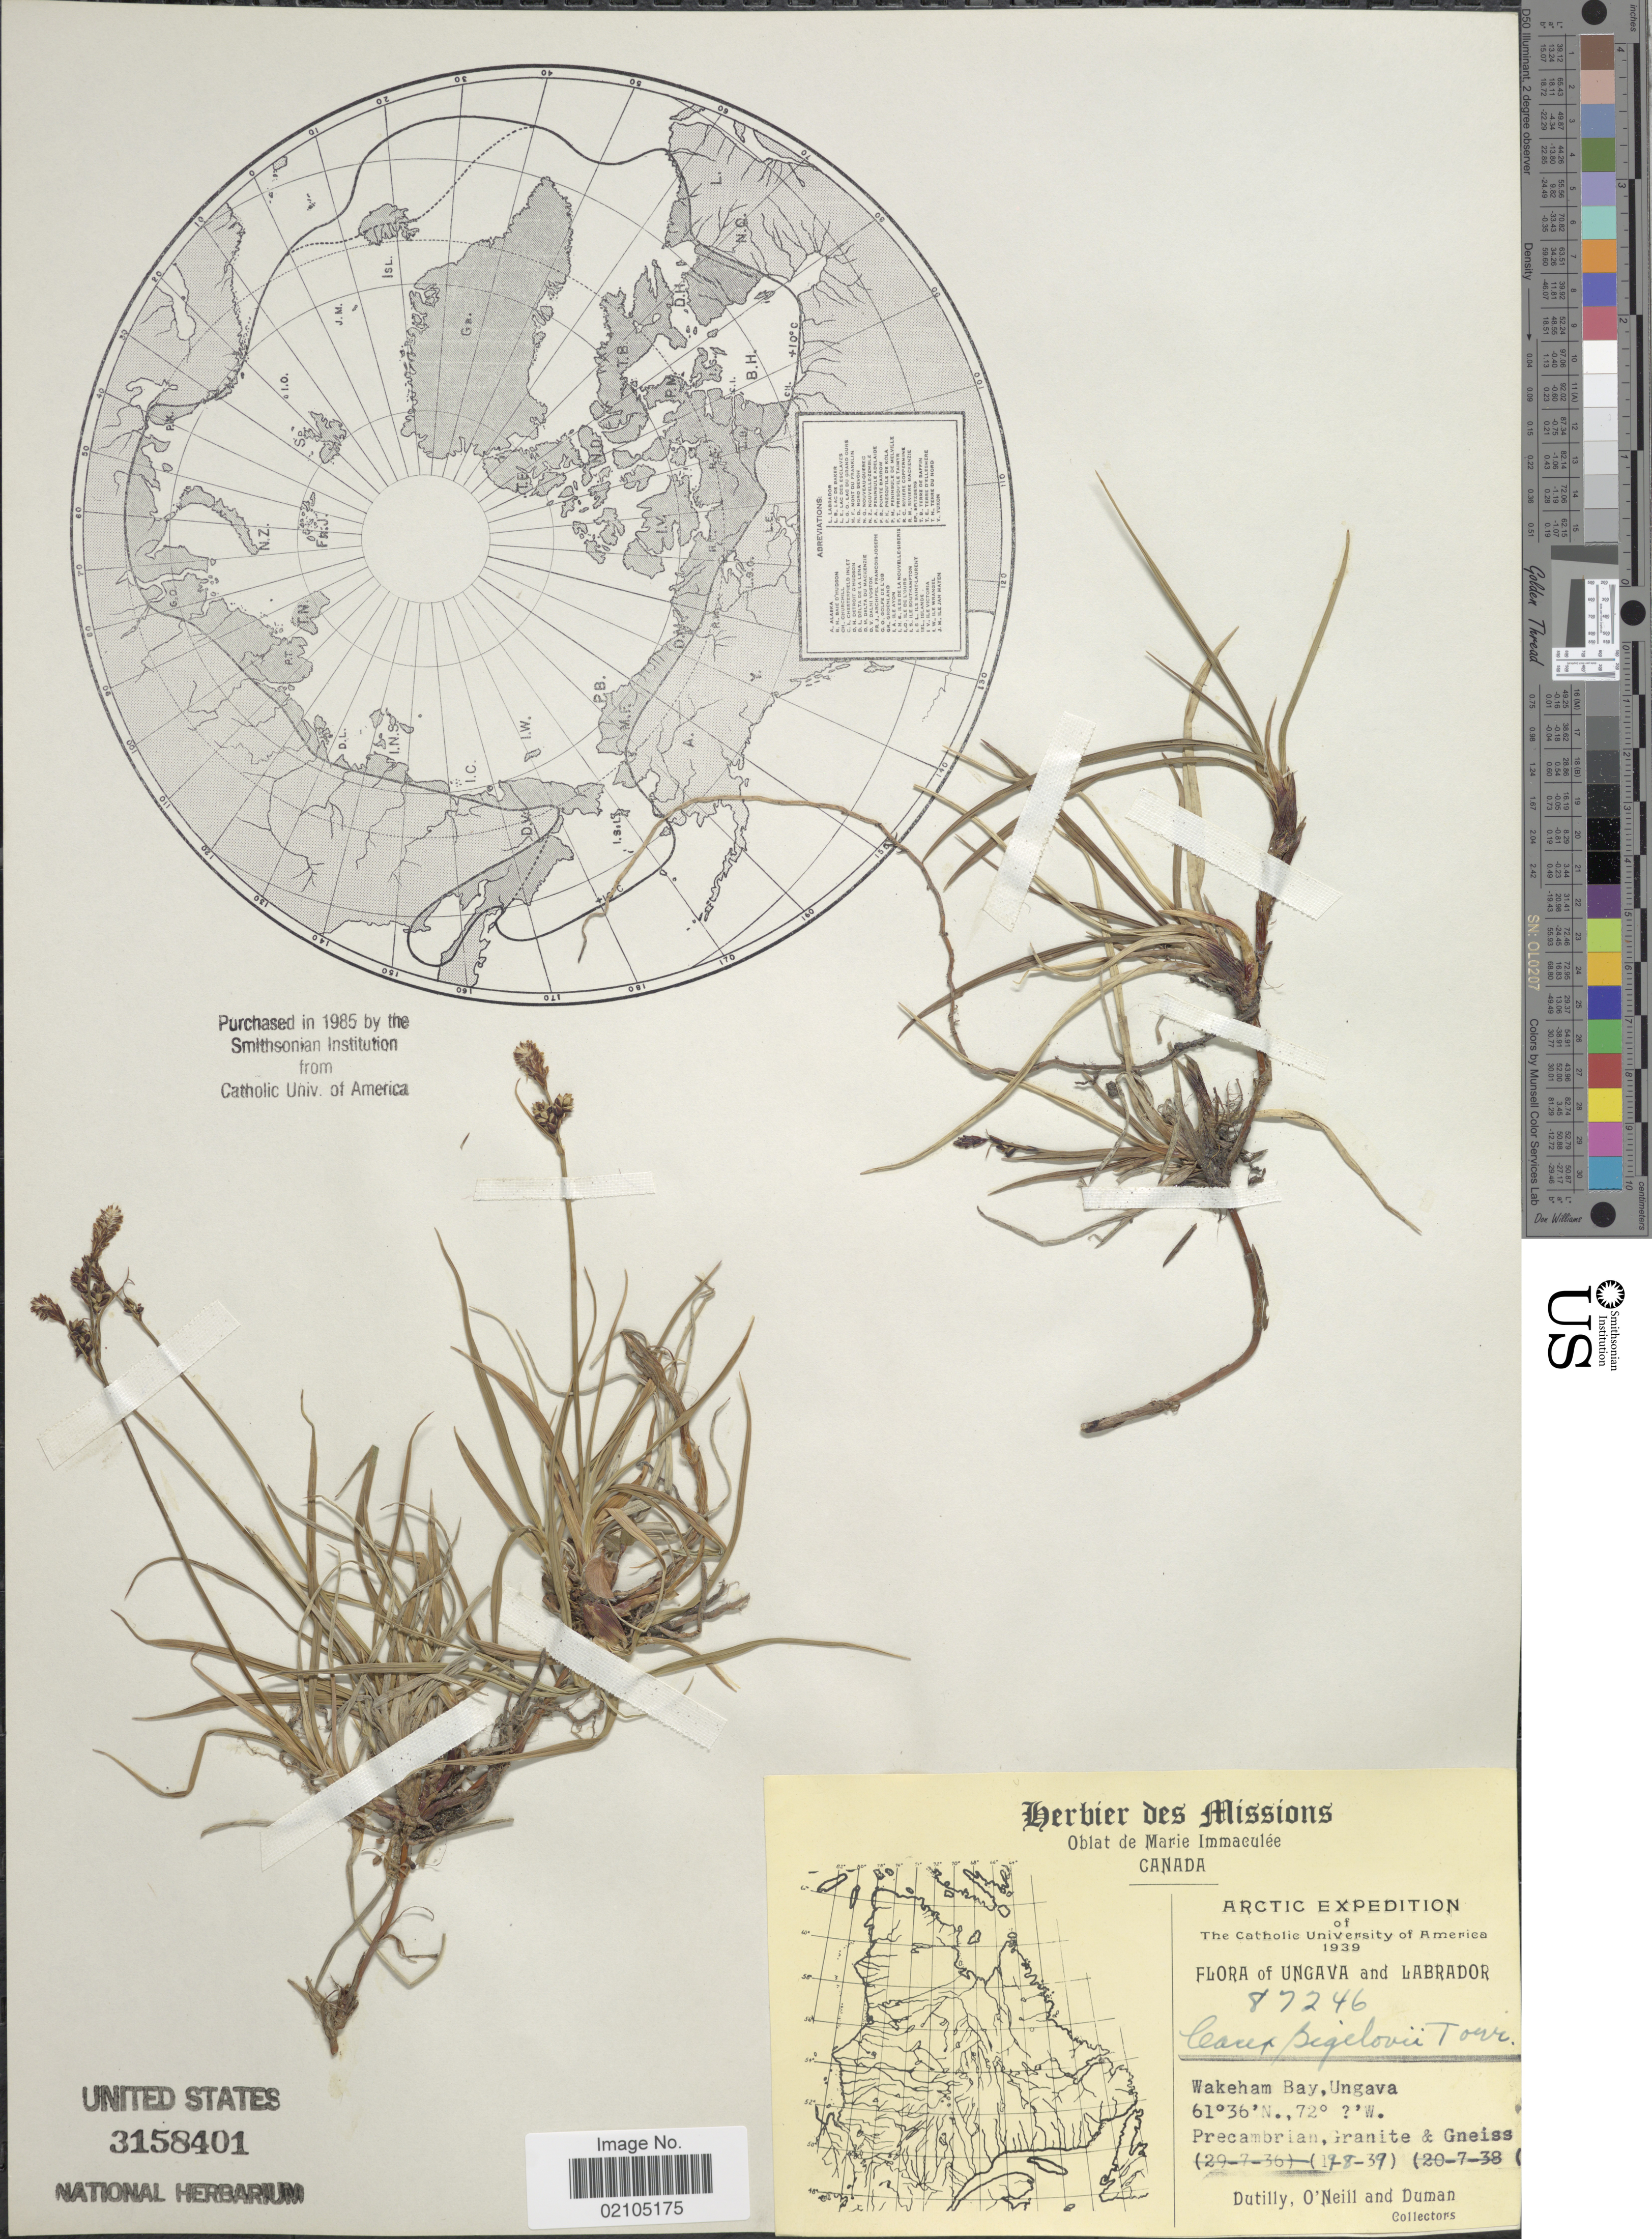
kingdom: Plantae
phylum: Tracheophyta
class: Liliopsida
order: Poales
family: Cyperaceae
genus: Carex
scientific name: Carex bigelowii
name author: Torr. ex Schwein.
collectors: -. Dutilly, -. O'Neill & -. Duman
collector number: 87246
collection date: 1939-08-19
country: Canada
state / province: Quebec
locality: Arctic. Wakeham Bay, Ungava. Precambrian, Granite & Gneiss.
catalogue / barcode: US 3158401